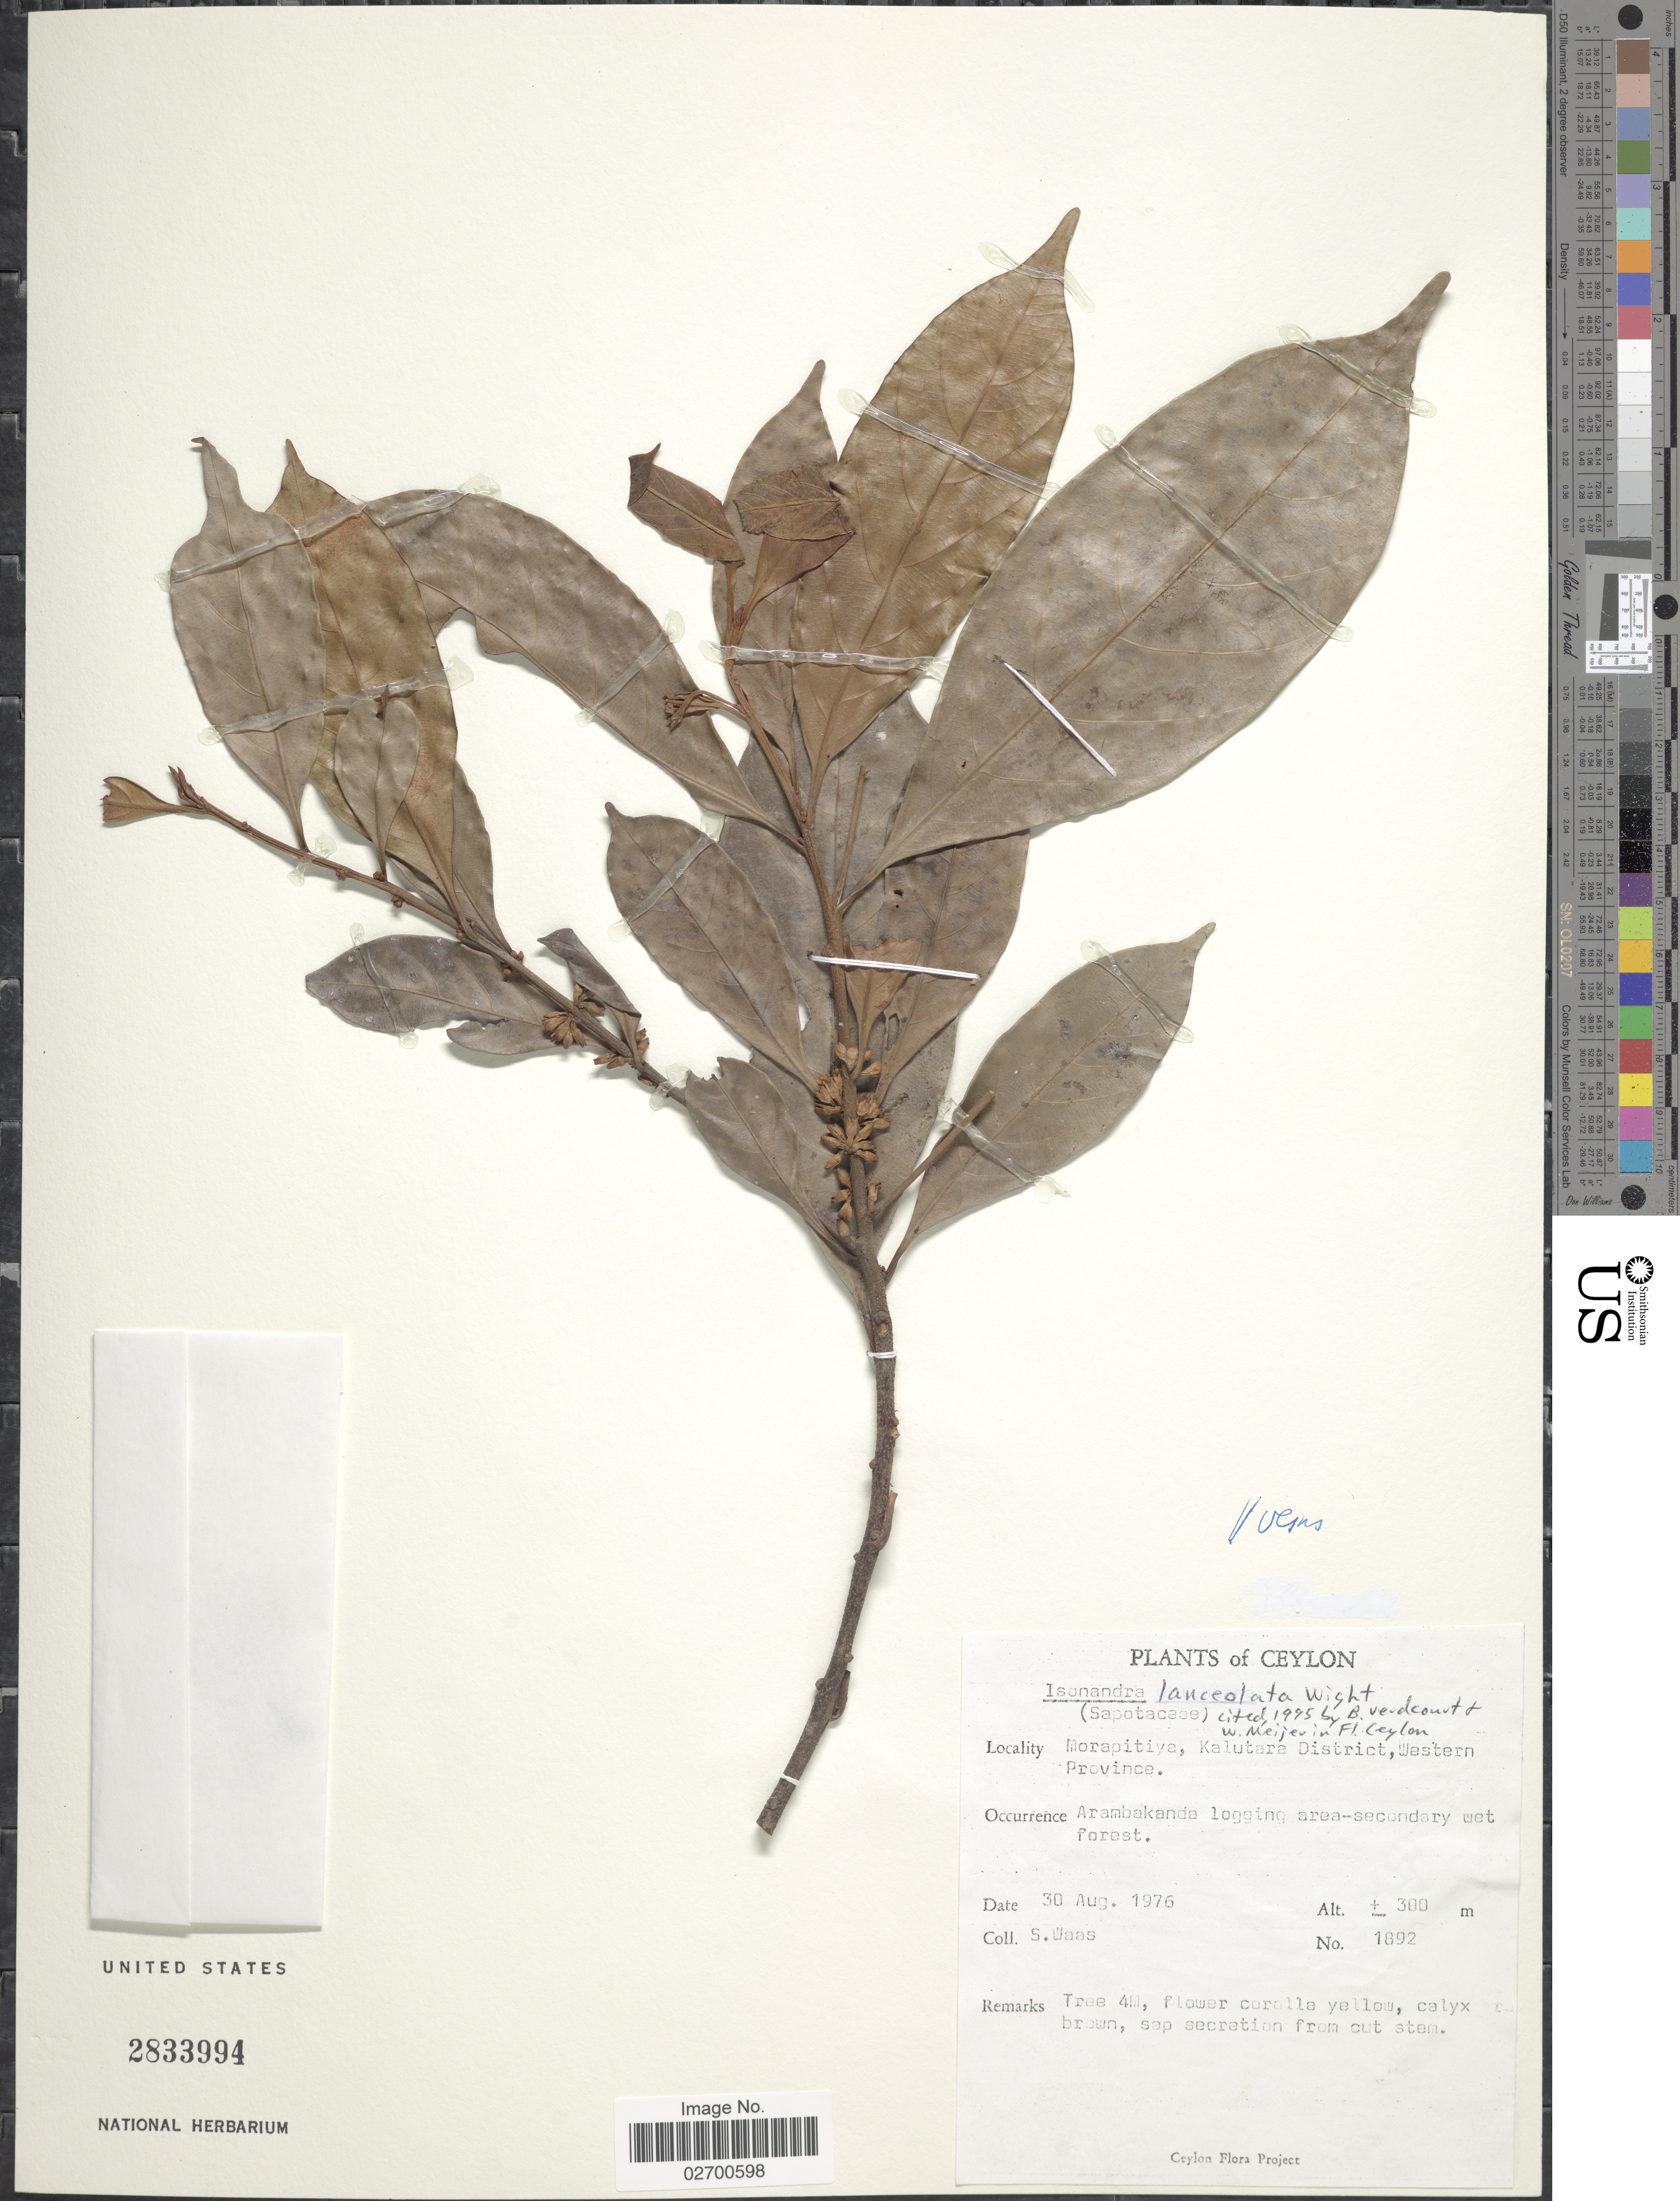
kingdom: Plantae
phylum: Tracheophyta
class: Magnoliopsida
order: Ericales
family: Sapotaceae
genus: Isonandra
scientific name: Isonandra lanceolata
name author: Wight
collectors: S. Waas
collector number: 1892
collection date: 1976-08-30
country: Sri Lanka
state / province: Western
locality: Morapitiya, Kalutara District, Western Province. Ceylon.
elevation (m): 300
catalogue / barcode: US 2833994